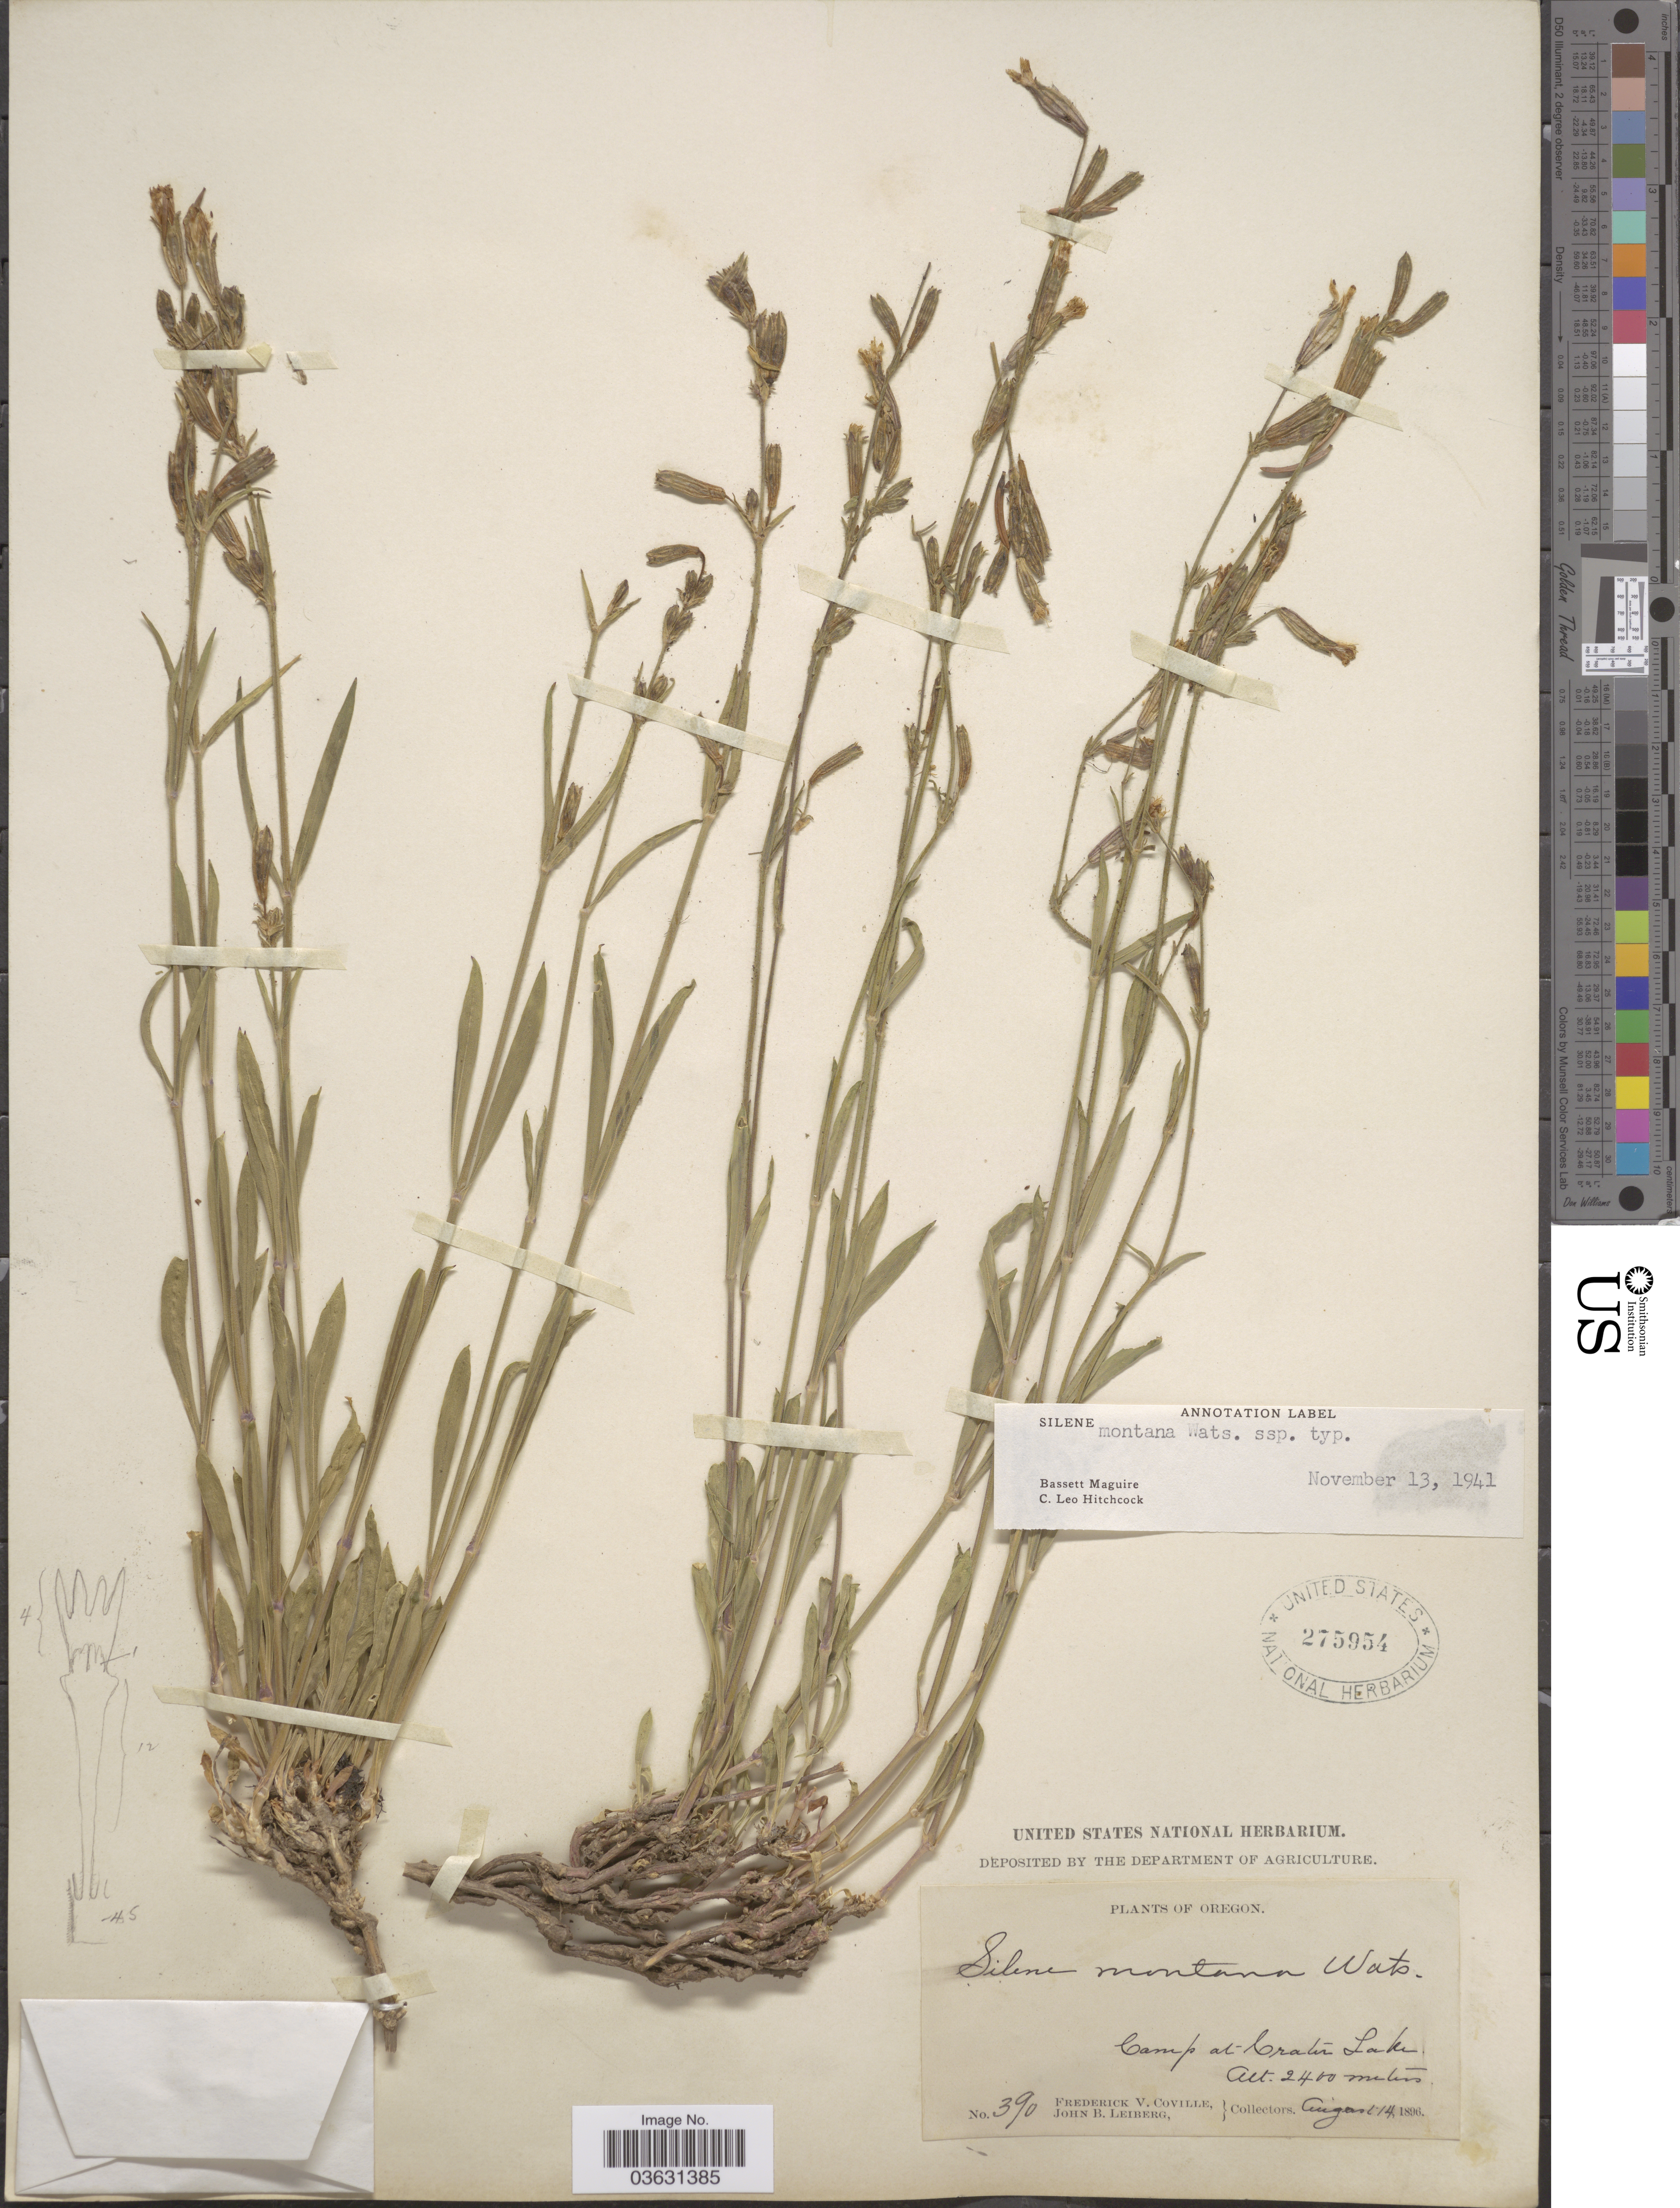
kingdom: Plantae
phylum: Tracheophyta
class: Magnoliopsida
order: Caryophyllales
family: Caryophyllaceae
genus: Silene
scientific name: Silene montana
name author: Arrond.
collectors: F. V. Coville & J. B. Leiberg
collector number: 390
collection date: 1896-08-14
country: United States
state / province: Oregon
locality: Camp at Crater Lake.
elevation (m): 2400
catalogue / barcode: US 275954